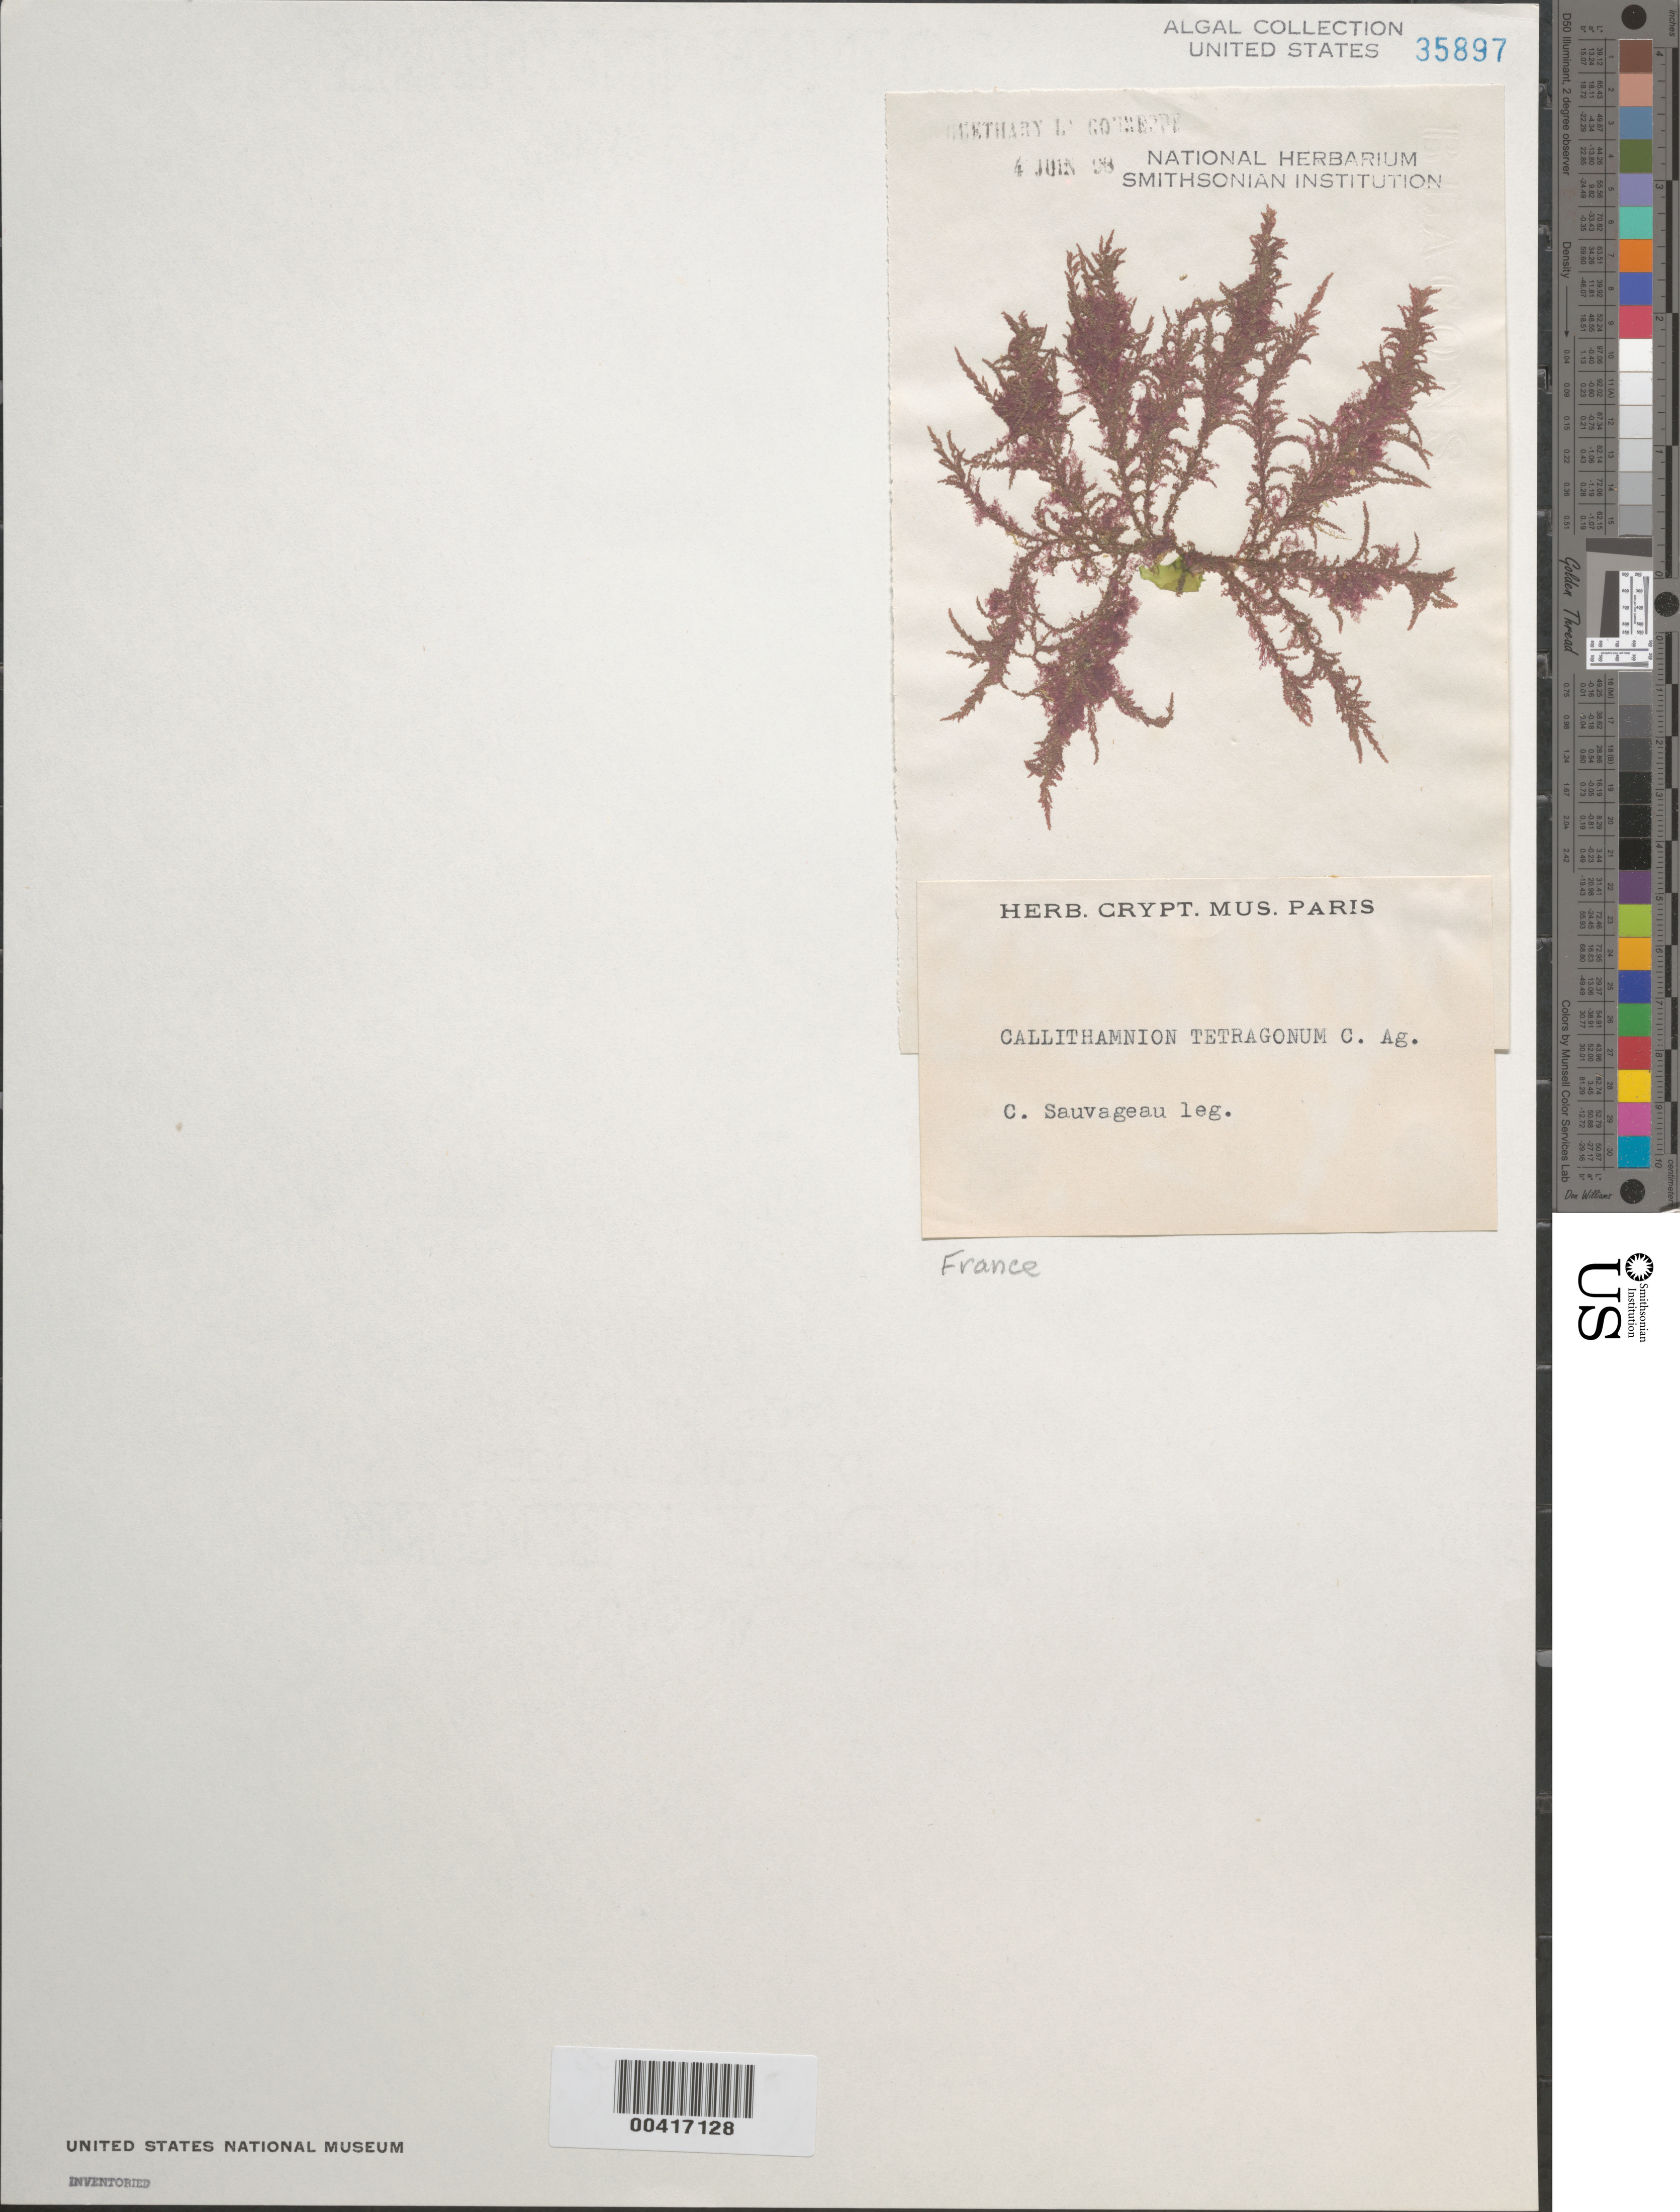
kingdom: Plantae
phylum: Rhodophyta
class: Florideophyceae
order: Ceramiales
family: Callithamniaceae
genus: Callithamnion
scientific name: Callithamnion tetragonum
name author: (With.) S.F. Gray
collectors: C. F. Sauvageau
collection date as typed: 04 Jun 1898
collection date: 1898-06-04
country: France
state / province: Nouvelle-Aquitaine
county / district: Pyrénées-Atlantiques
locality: Guethary, La Goureppe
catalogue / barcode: US 35897